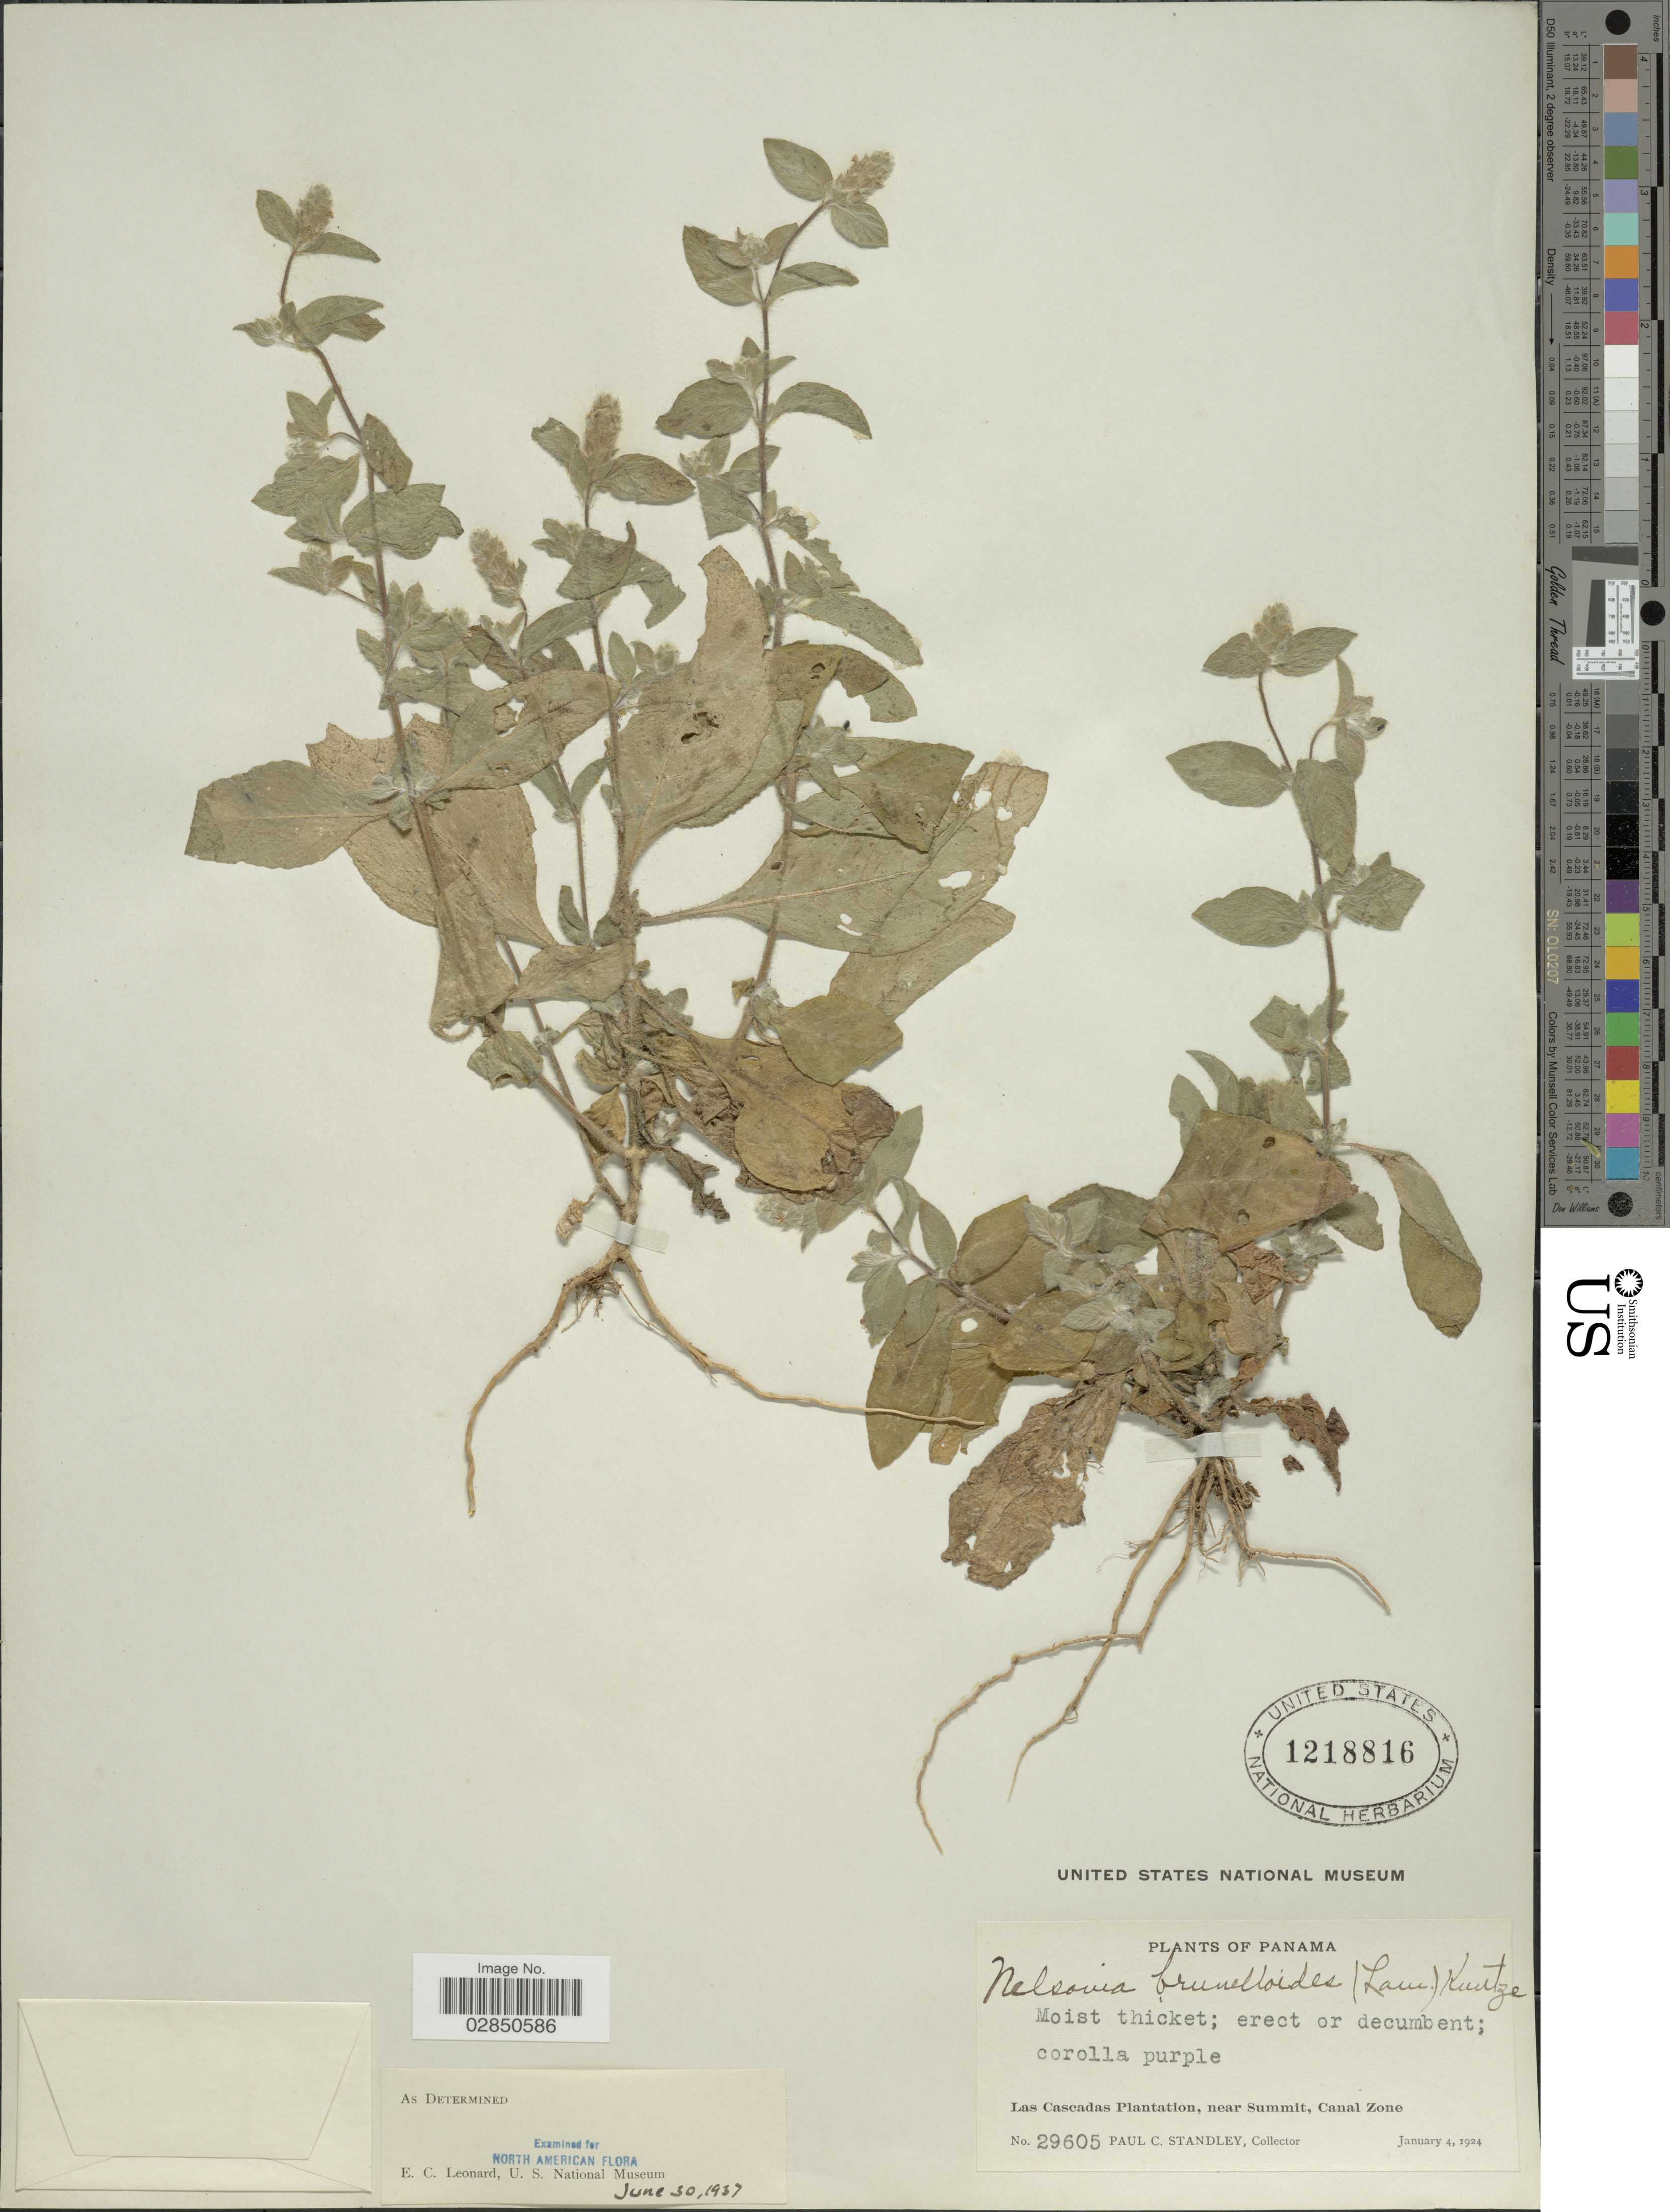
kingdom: Plantae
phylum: Tracheophyta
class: Magnoliopsida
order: Lamiales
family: Acanthaceae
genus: Nelsonia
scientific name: Nelsonia brunelloides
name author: (Lam.) Kuntze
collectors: P. C. Standley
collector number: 29605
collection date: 1924-01-04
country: Panama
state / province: Colón / Panamá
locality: Las Cascadas Plantation, near Summit, Canal Zone.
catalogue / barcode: US 1218816